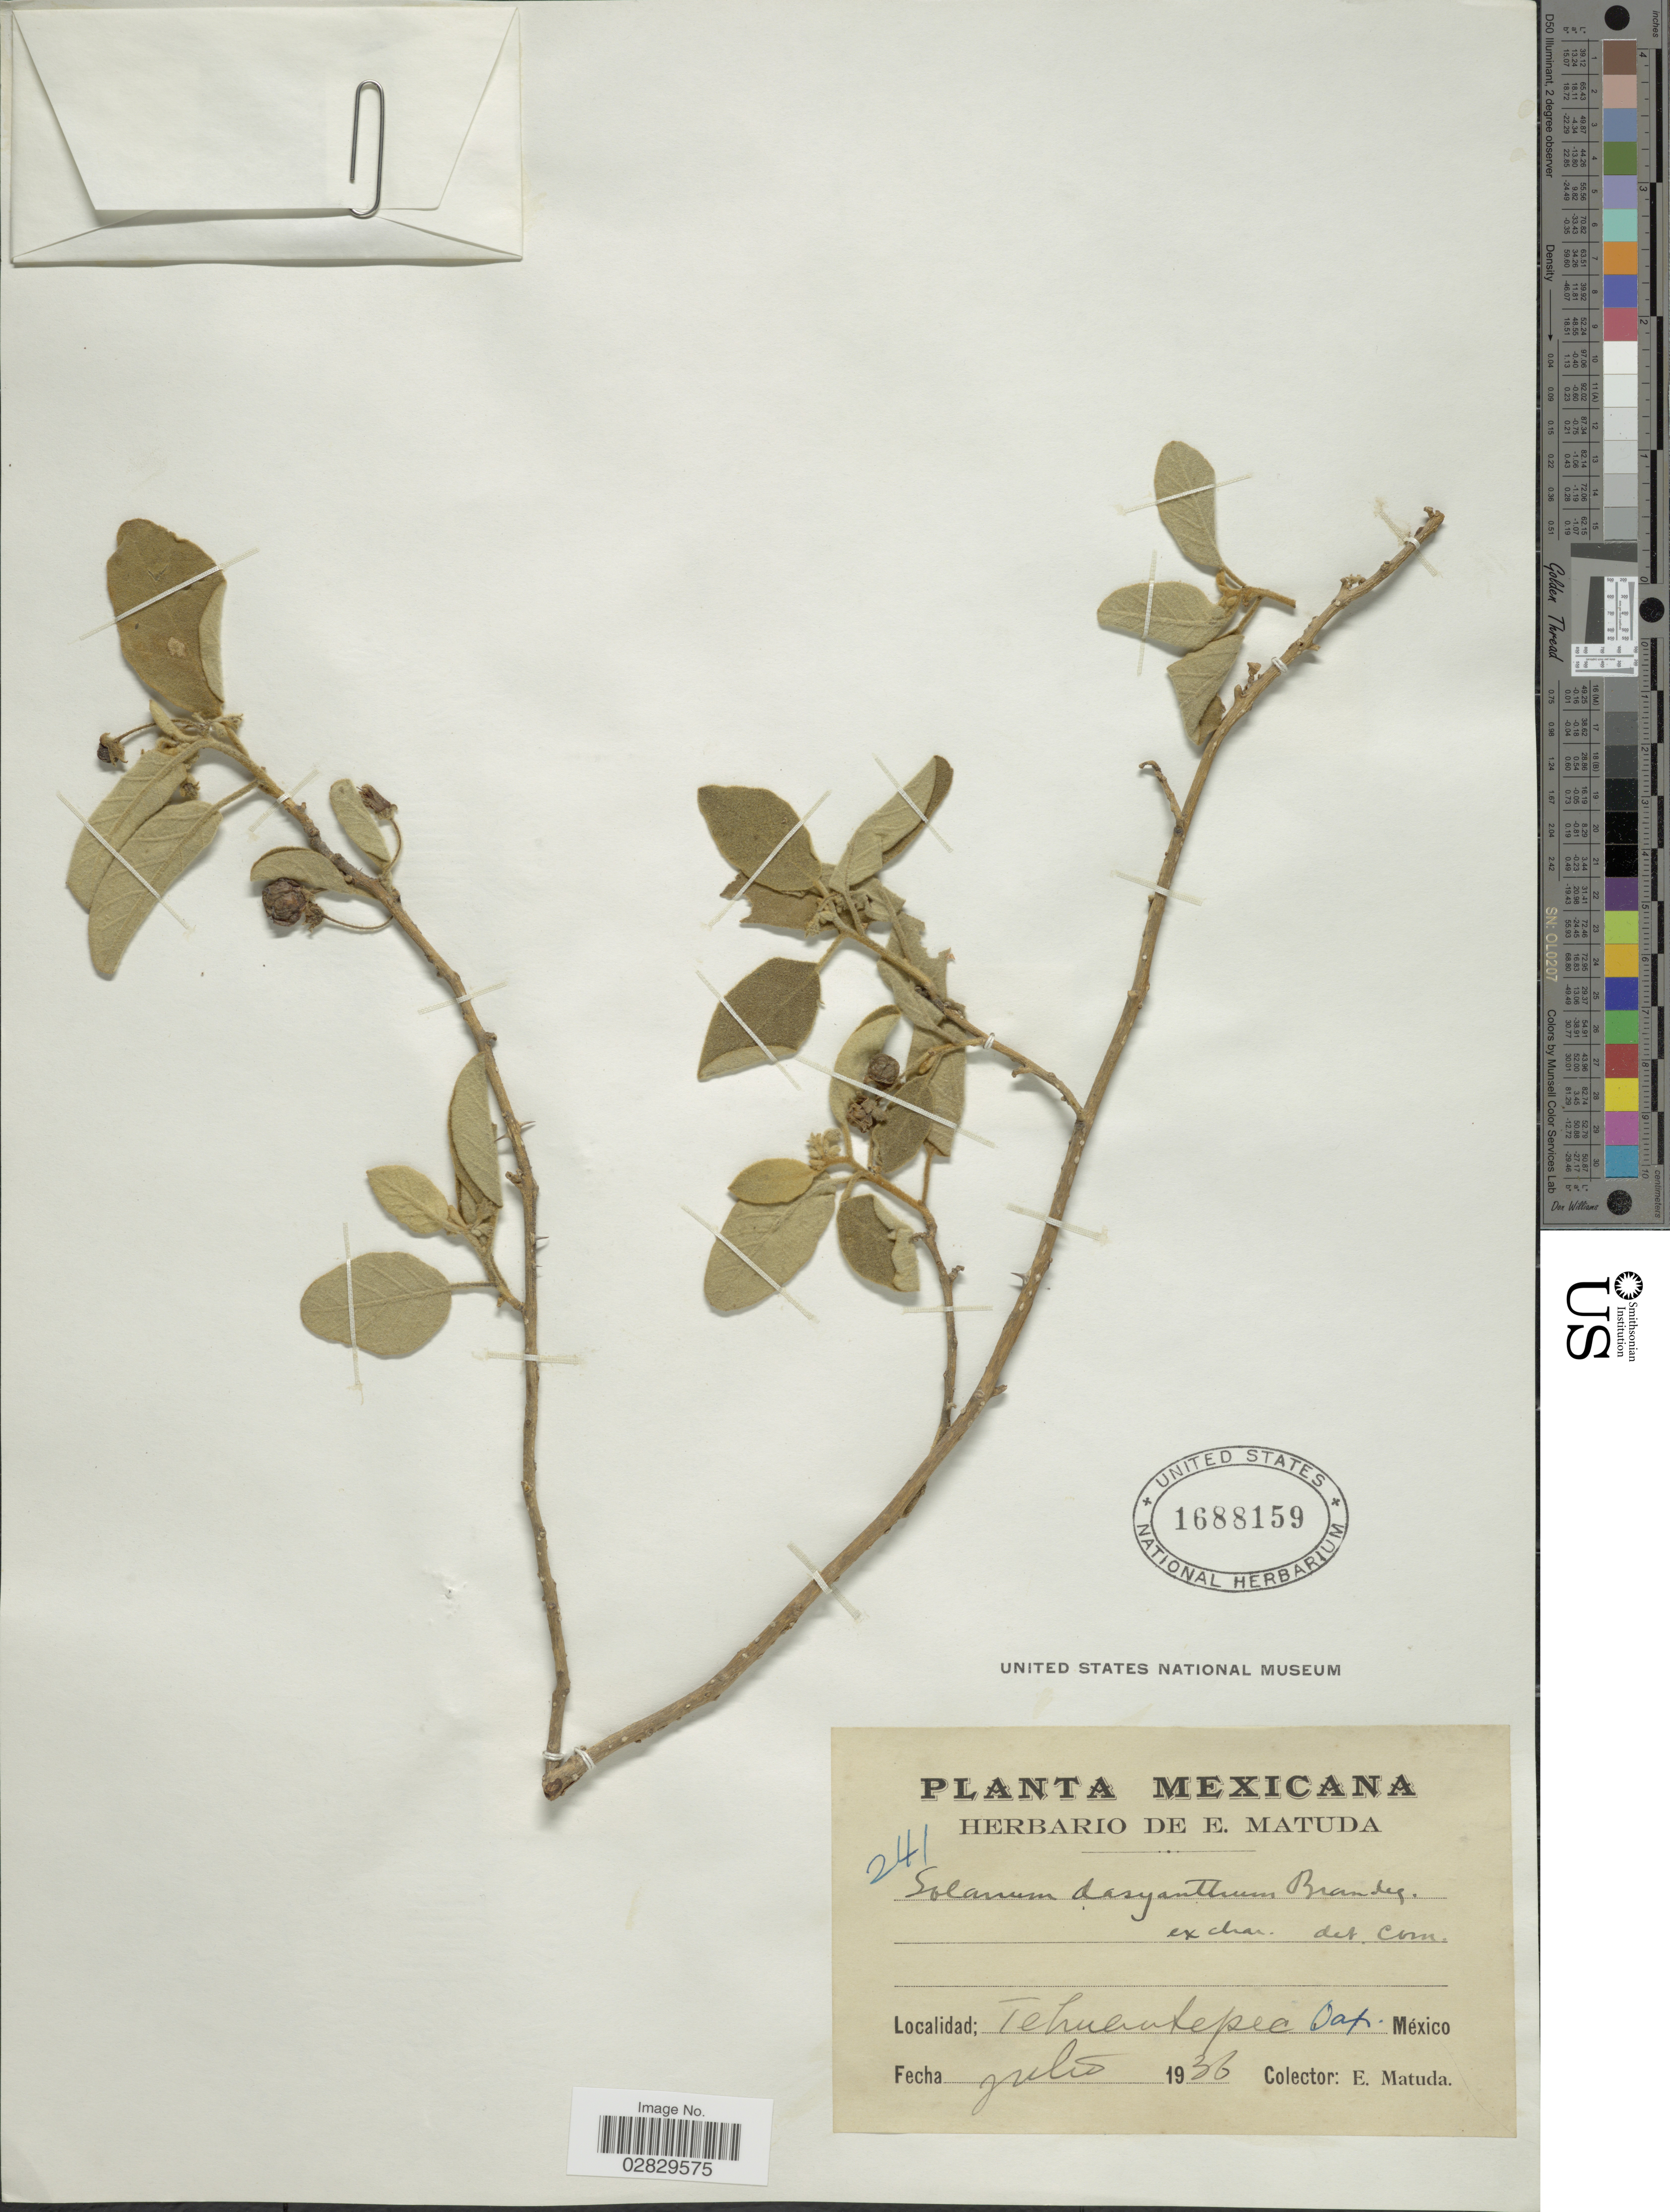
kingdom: Plantae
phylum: Tracheophyta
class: Magnoliopsida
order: Solanales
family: Solanaceae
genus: Solanum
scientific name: Solanum dasyanthum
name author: Brandegee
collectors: E. Matuda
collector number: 241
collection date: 1936-07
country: Mexico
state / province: Oaxaca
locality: Tehuantepec.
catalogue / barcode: US 1688159